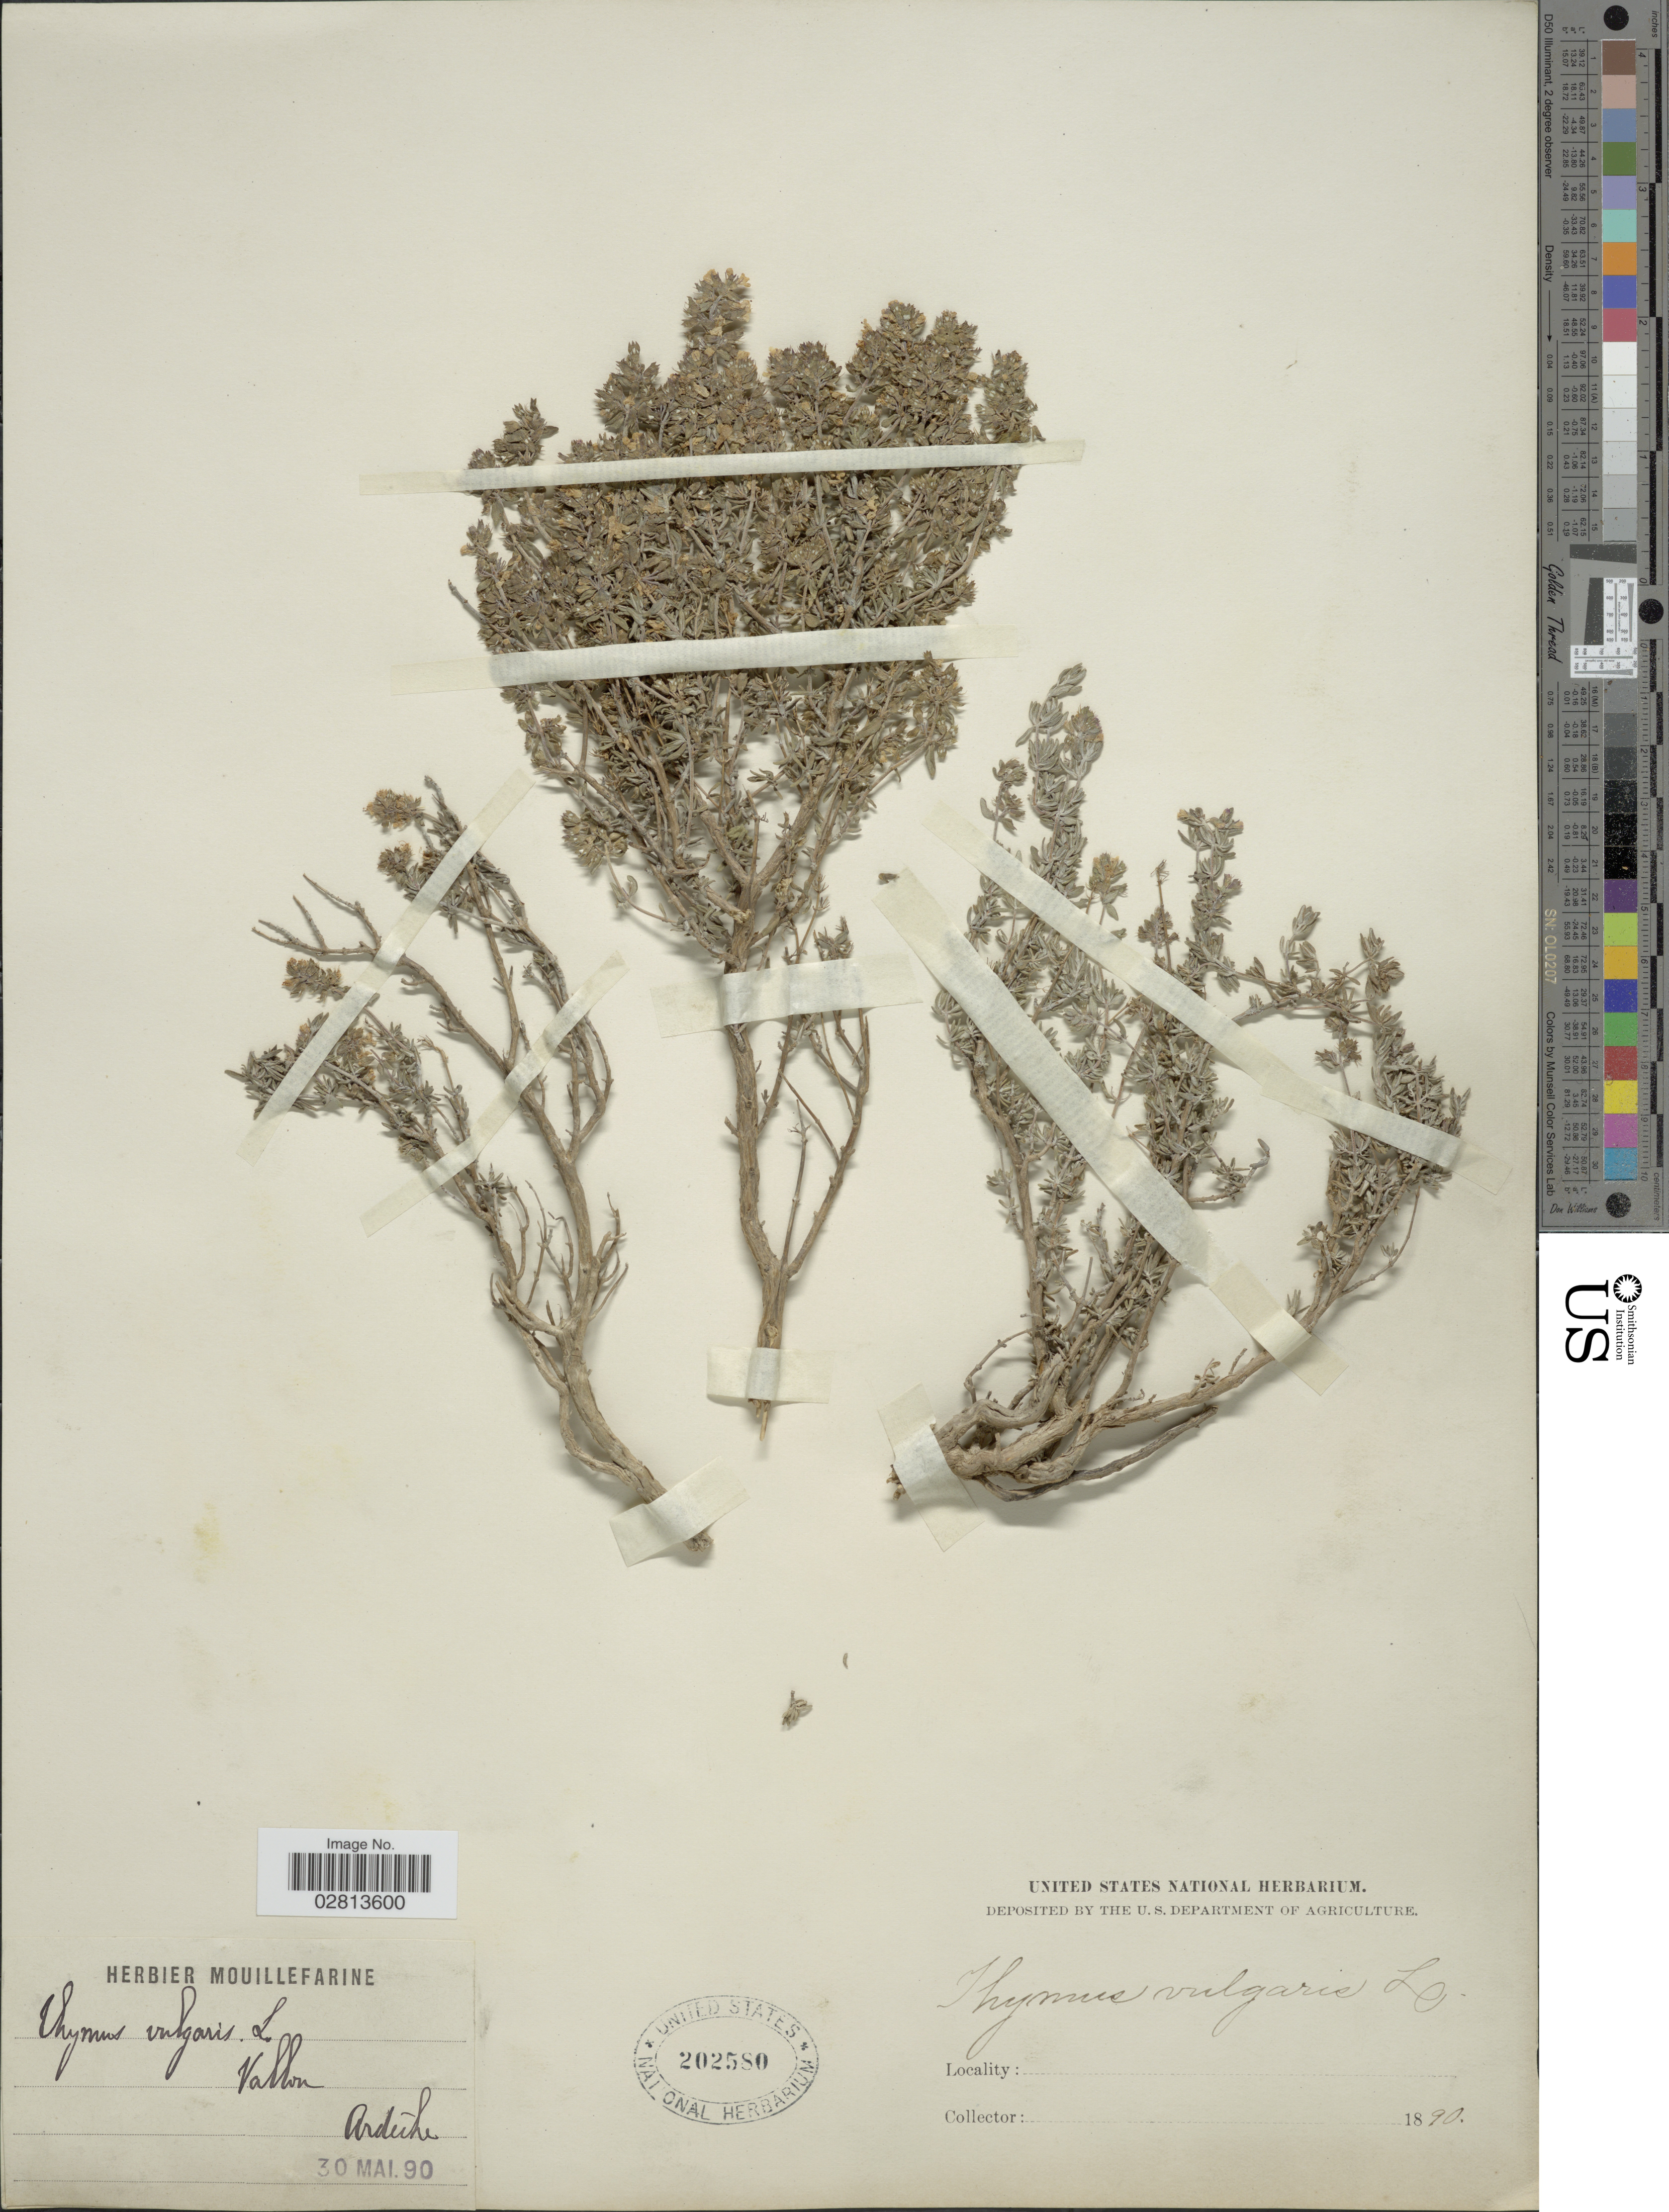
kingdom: Plantae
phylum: Tracheophyta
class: Magnoliopsida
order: Lamiales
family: Lamiaceae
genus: Thymus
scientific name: Thymus vulgaris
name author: L.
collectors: Ardeche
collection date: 1890-05-30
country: Switzerland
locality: Vallon.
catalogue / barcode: US 202580